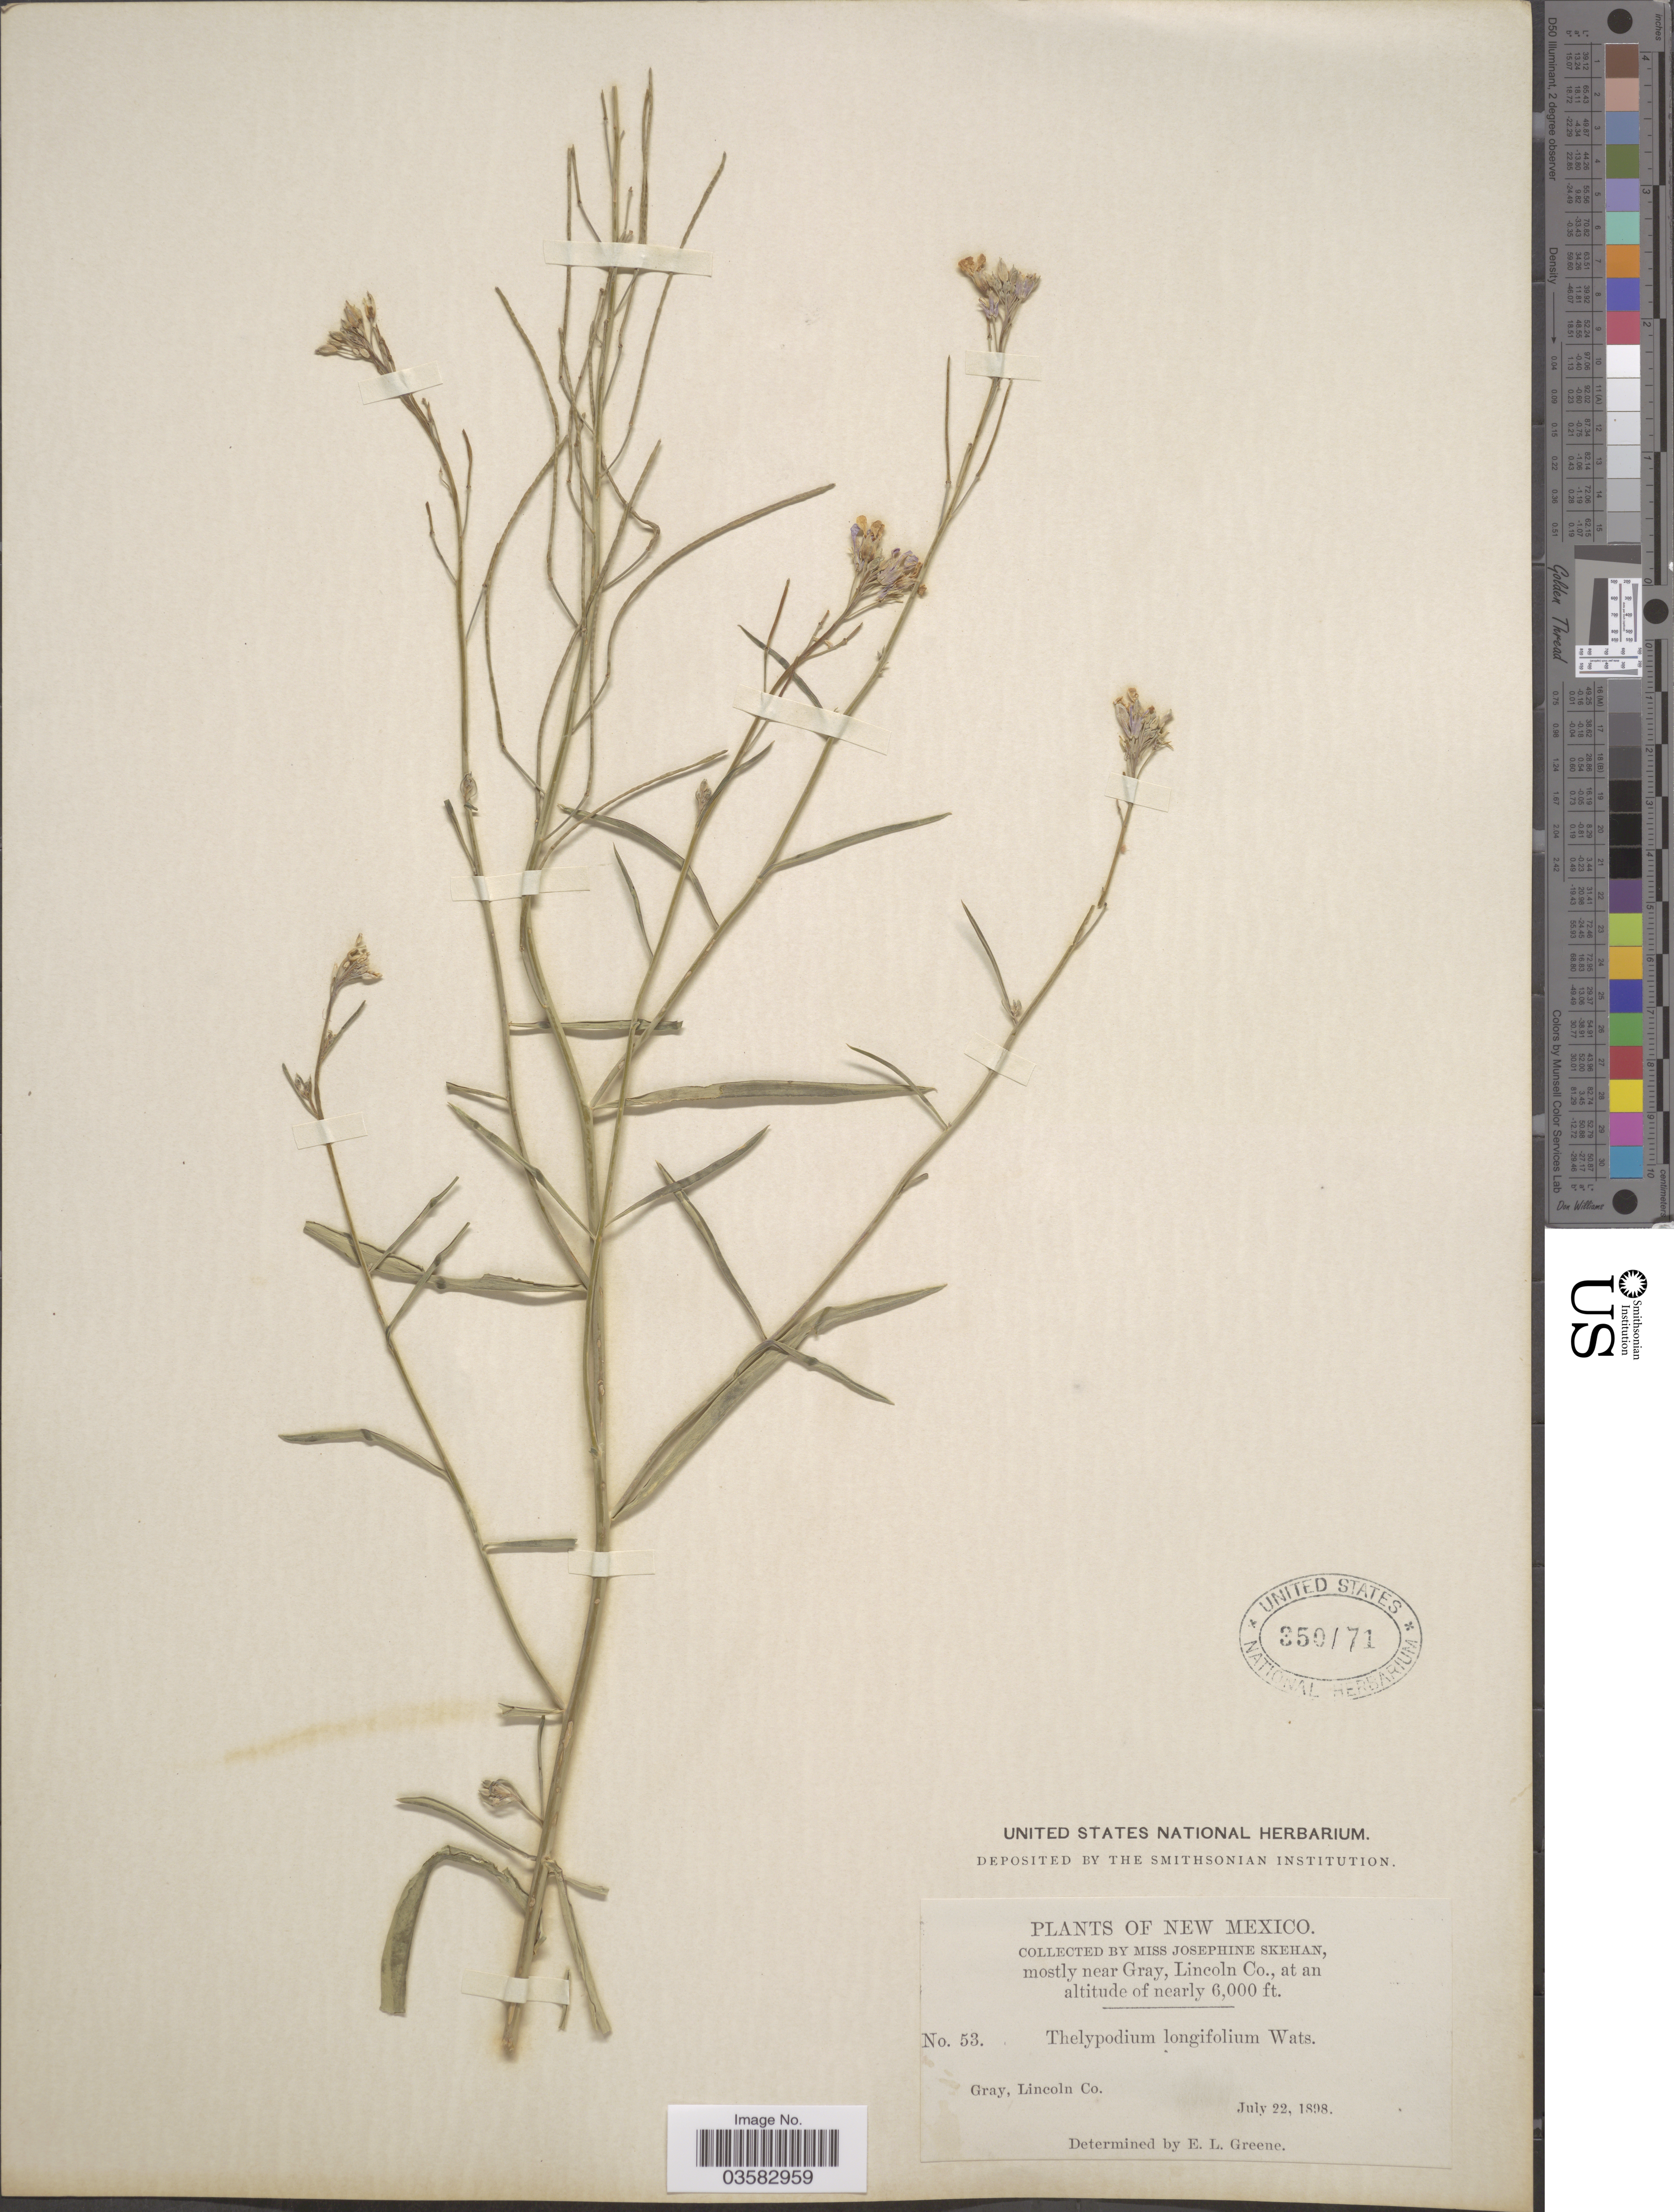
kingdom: Plantae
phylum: Tracheophyta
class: Magnoliopsida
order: Brassicales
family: Brassicaceae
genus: Sisymbrium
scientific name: Sisymbrium linearifolium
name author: (A. Gray) Payson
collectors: J. Skehan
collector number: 53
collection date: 1898-07-22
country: United States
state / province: New Mexico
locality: Mostly near Gray, Lincoln Co.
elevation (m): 1829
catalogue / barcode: US 350171